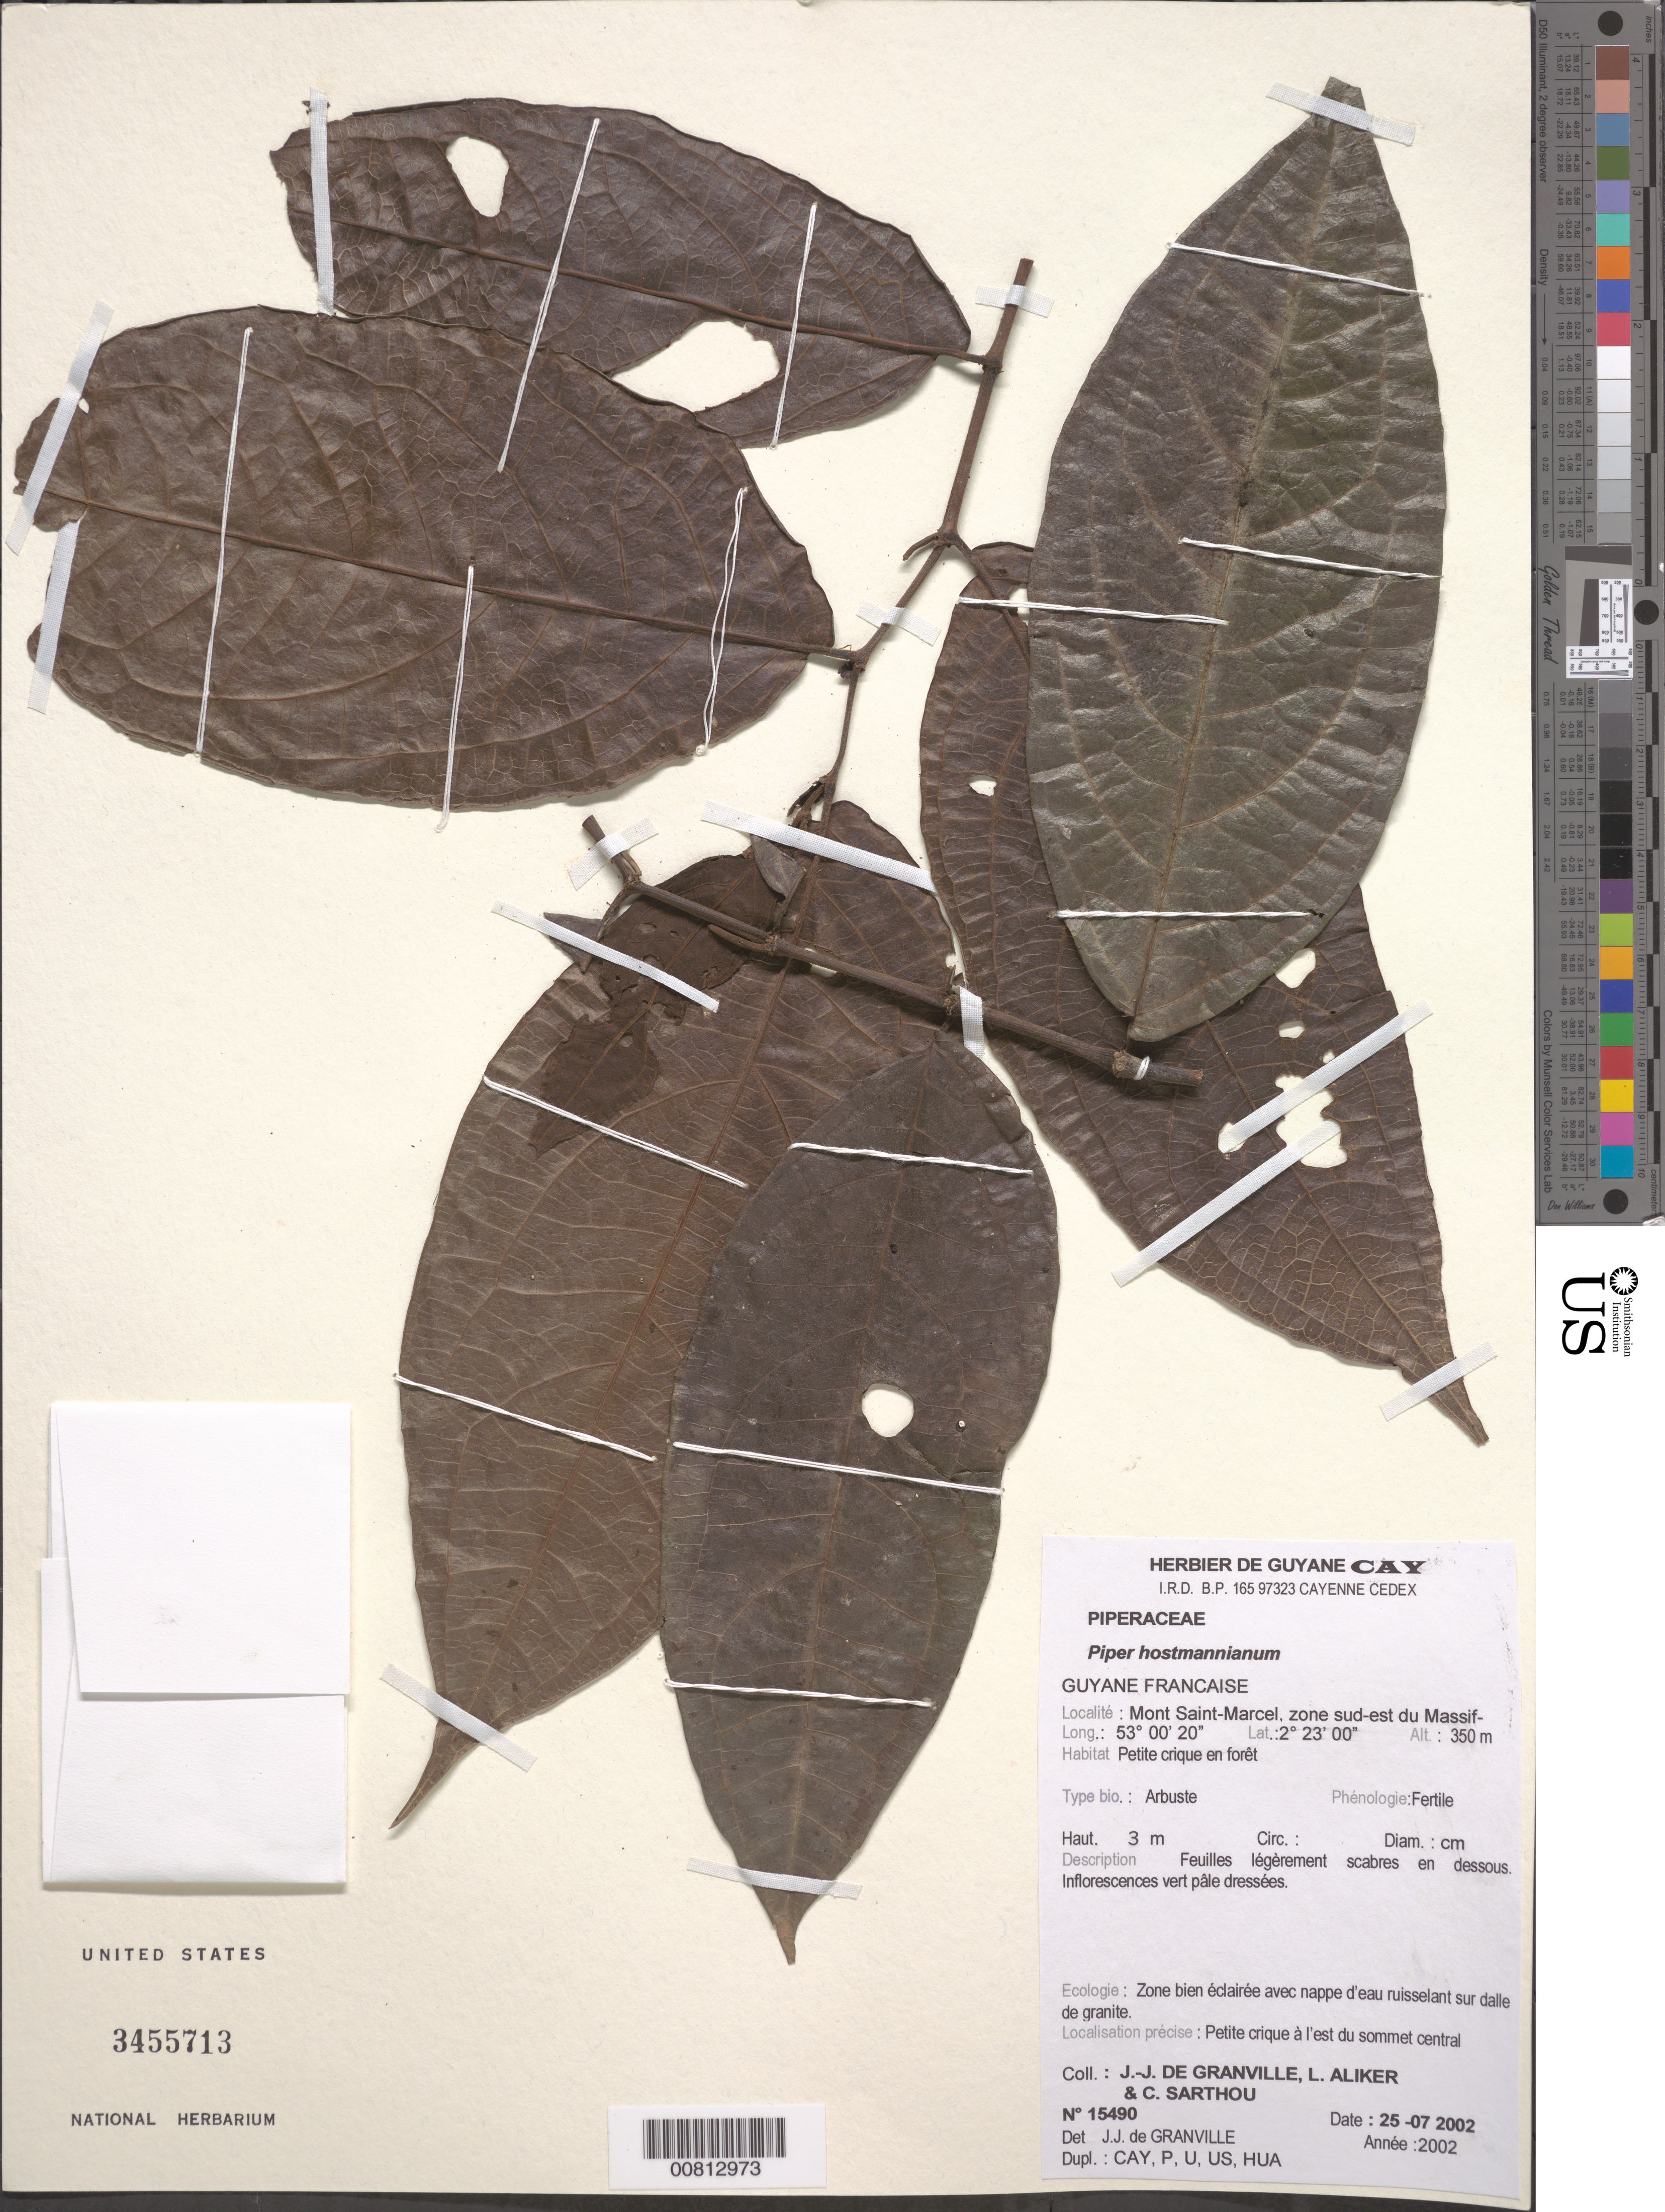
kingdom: Plantae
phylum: Tracheophyta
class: Magnoliopsida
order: Piperales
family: Piperaceae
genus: Piper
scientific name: Piper hostmannianum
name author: (Miq.) C. DC.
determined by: Granville, J. J. de, (CAY), Institut de Recherche pour le Developpement (IRD) (FRENCH GUIANA)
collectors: J.-J. de Granville, L. Aliker & C. Sarthou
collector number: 15490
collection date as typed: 25-Jul-02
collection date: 2002-07-25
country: French Guiana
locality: Mont Saint-Marcel, zone sud-est du massif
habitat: Petite crique en forêt; zone bien eclairee avec nappe d'eau ruisselant sur dalle de granite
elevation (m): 350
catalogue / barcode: US 3455713